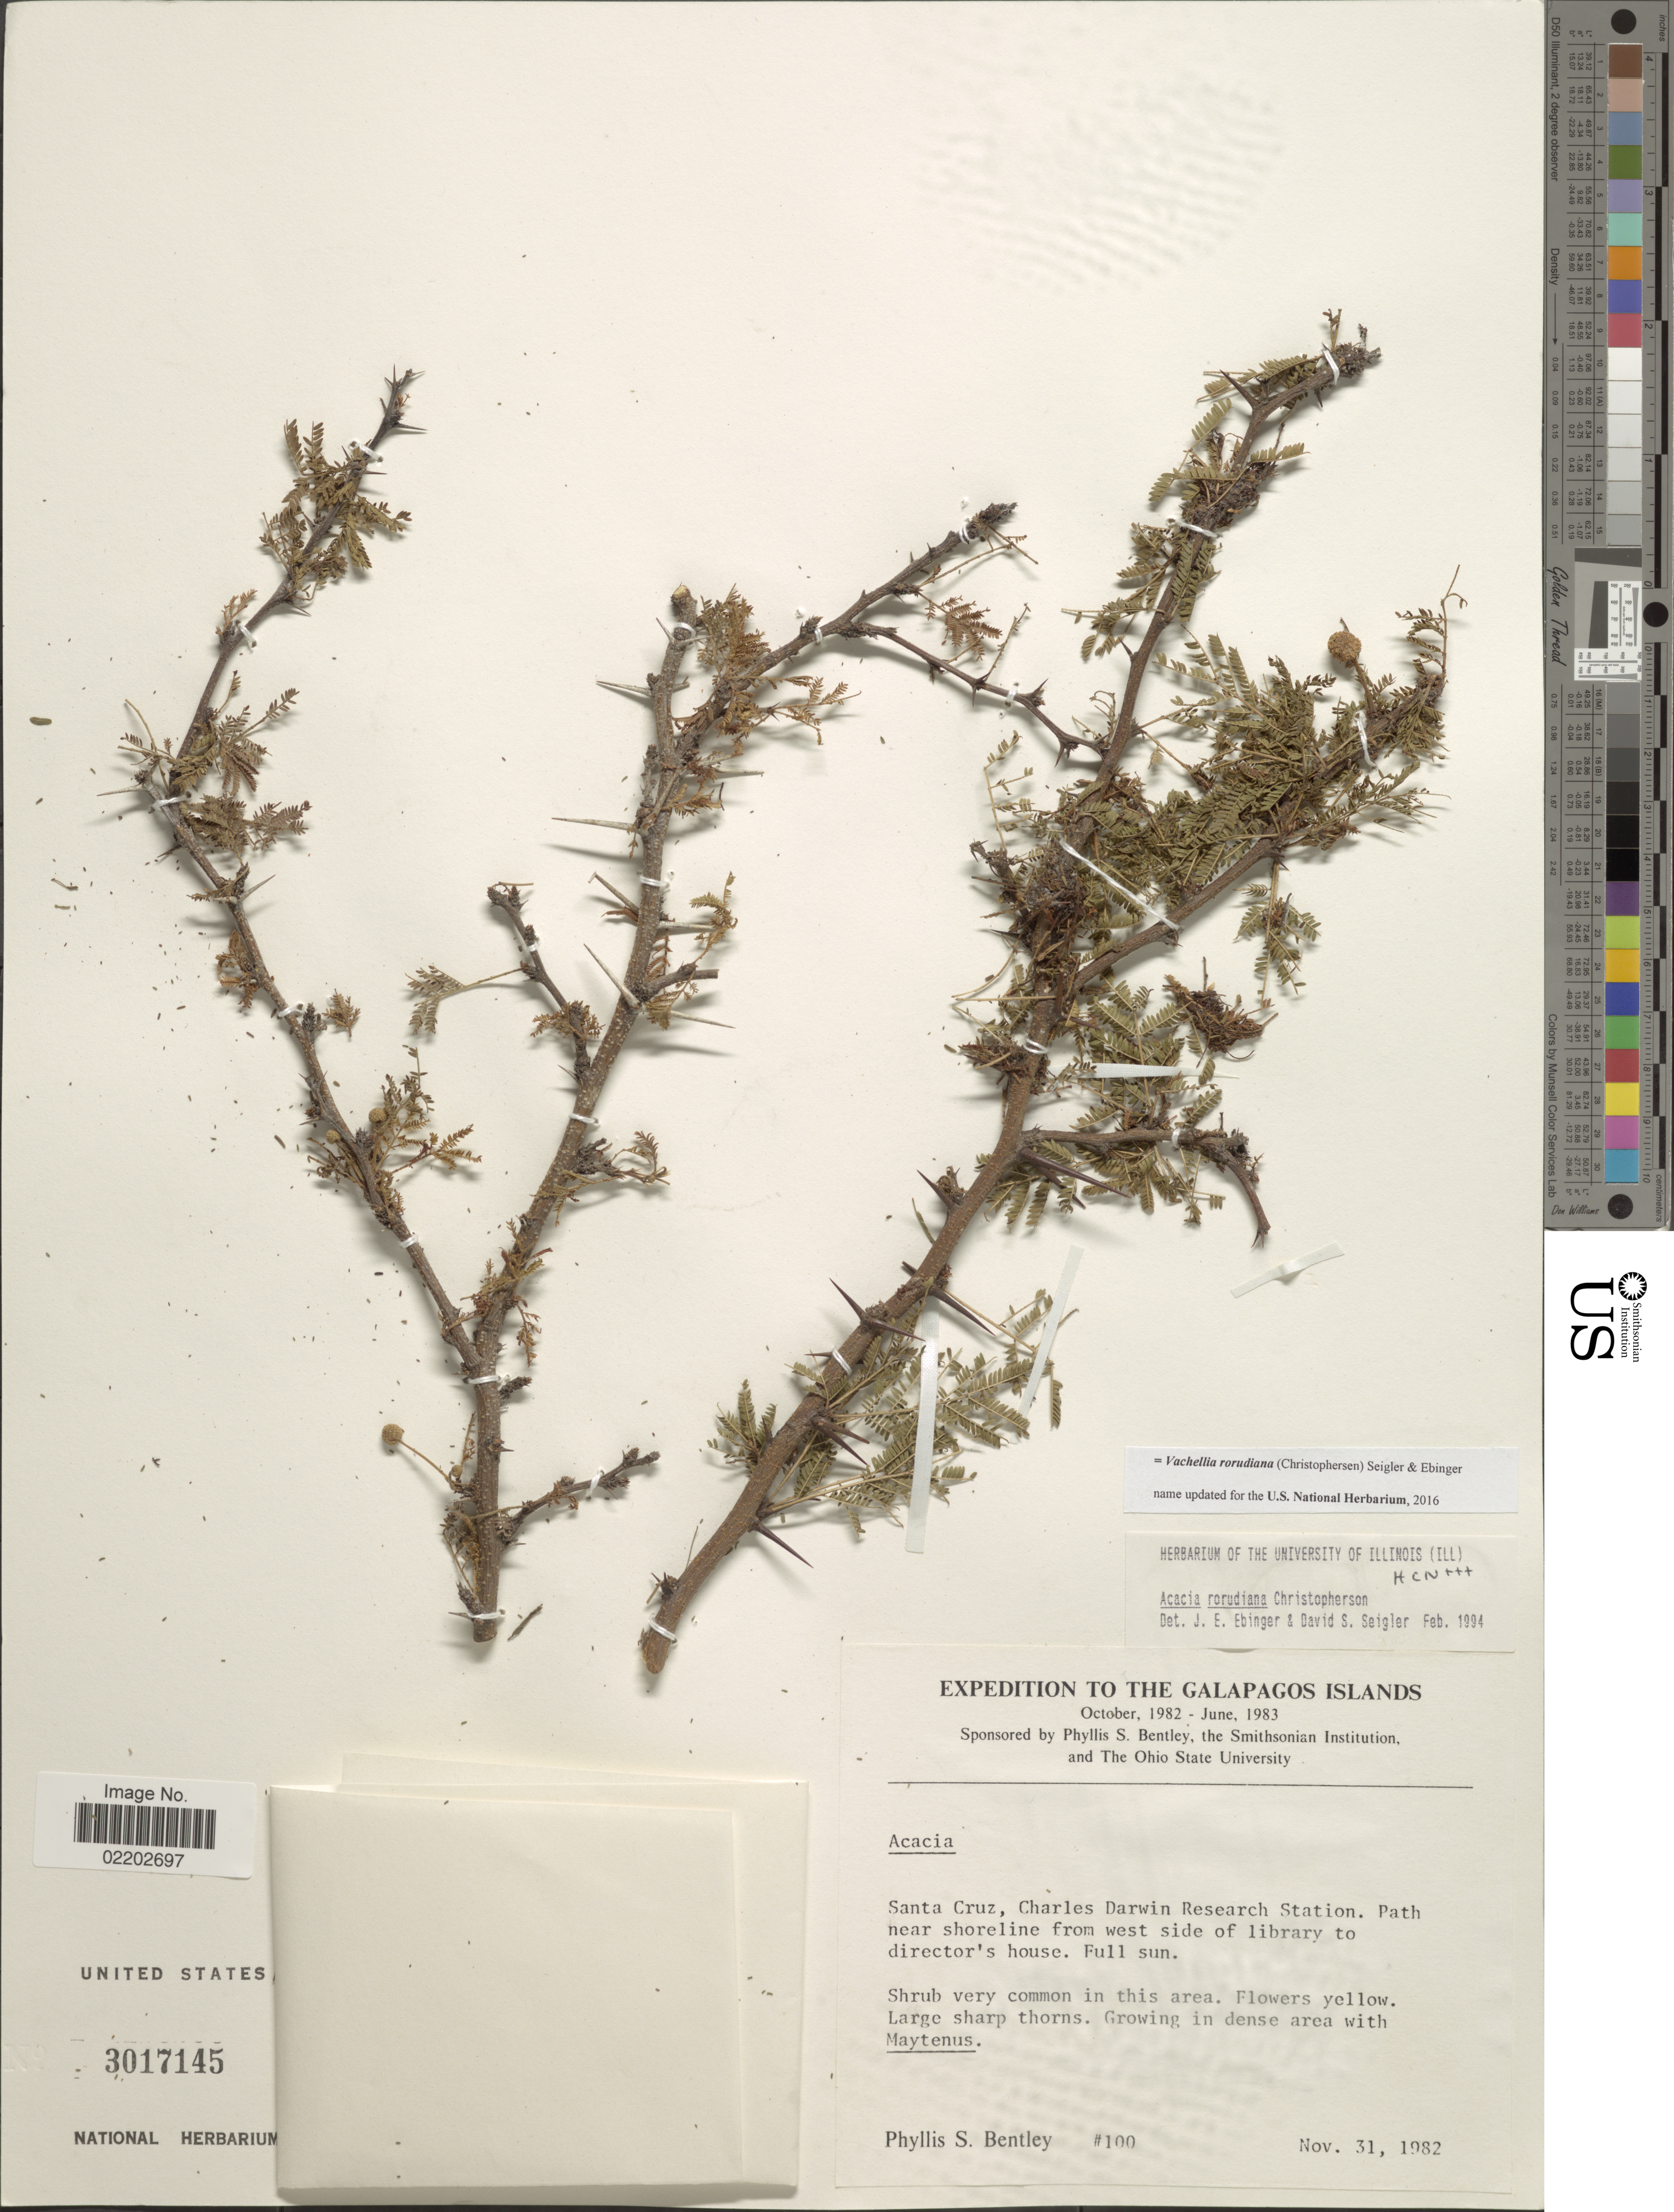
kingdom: Plantae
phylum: Tracheophyta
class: Magnoliopsida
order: Fabales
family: Fabaceae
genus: Vachellia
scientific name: Vachellia rorudiana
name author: (Christoph.) Seigler & Ebinger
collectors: P. S. Bentley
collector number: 100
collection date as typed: Transcribed d/m/y: 31/11/1982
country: Ecuador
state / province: Colón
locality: Galapagos Islands, Santa Cruz, Charles Darwin Research Station, Path near shoreline from west side of library to director's house, in dense area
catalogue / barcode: US 3017145